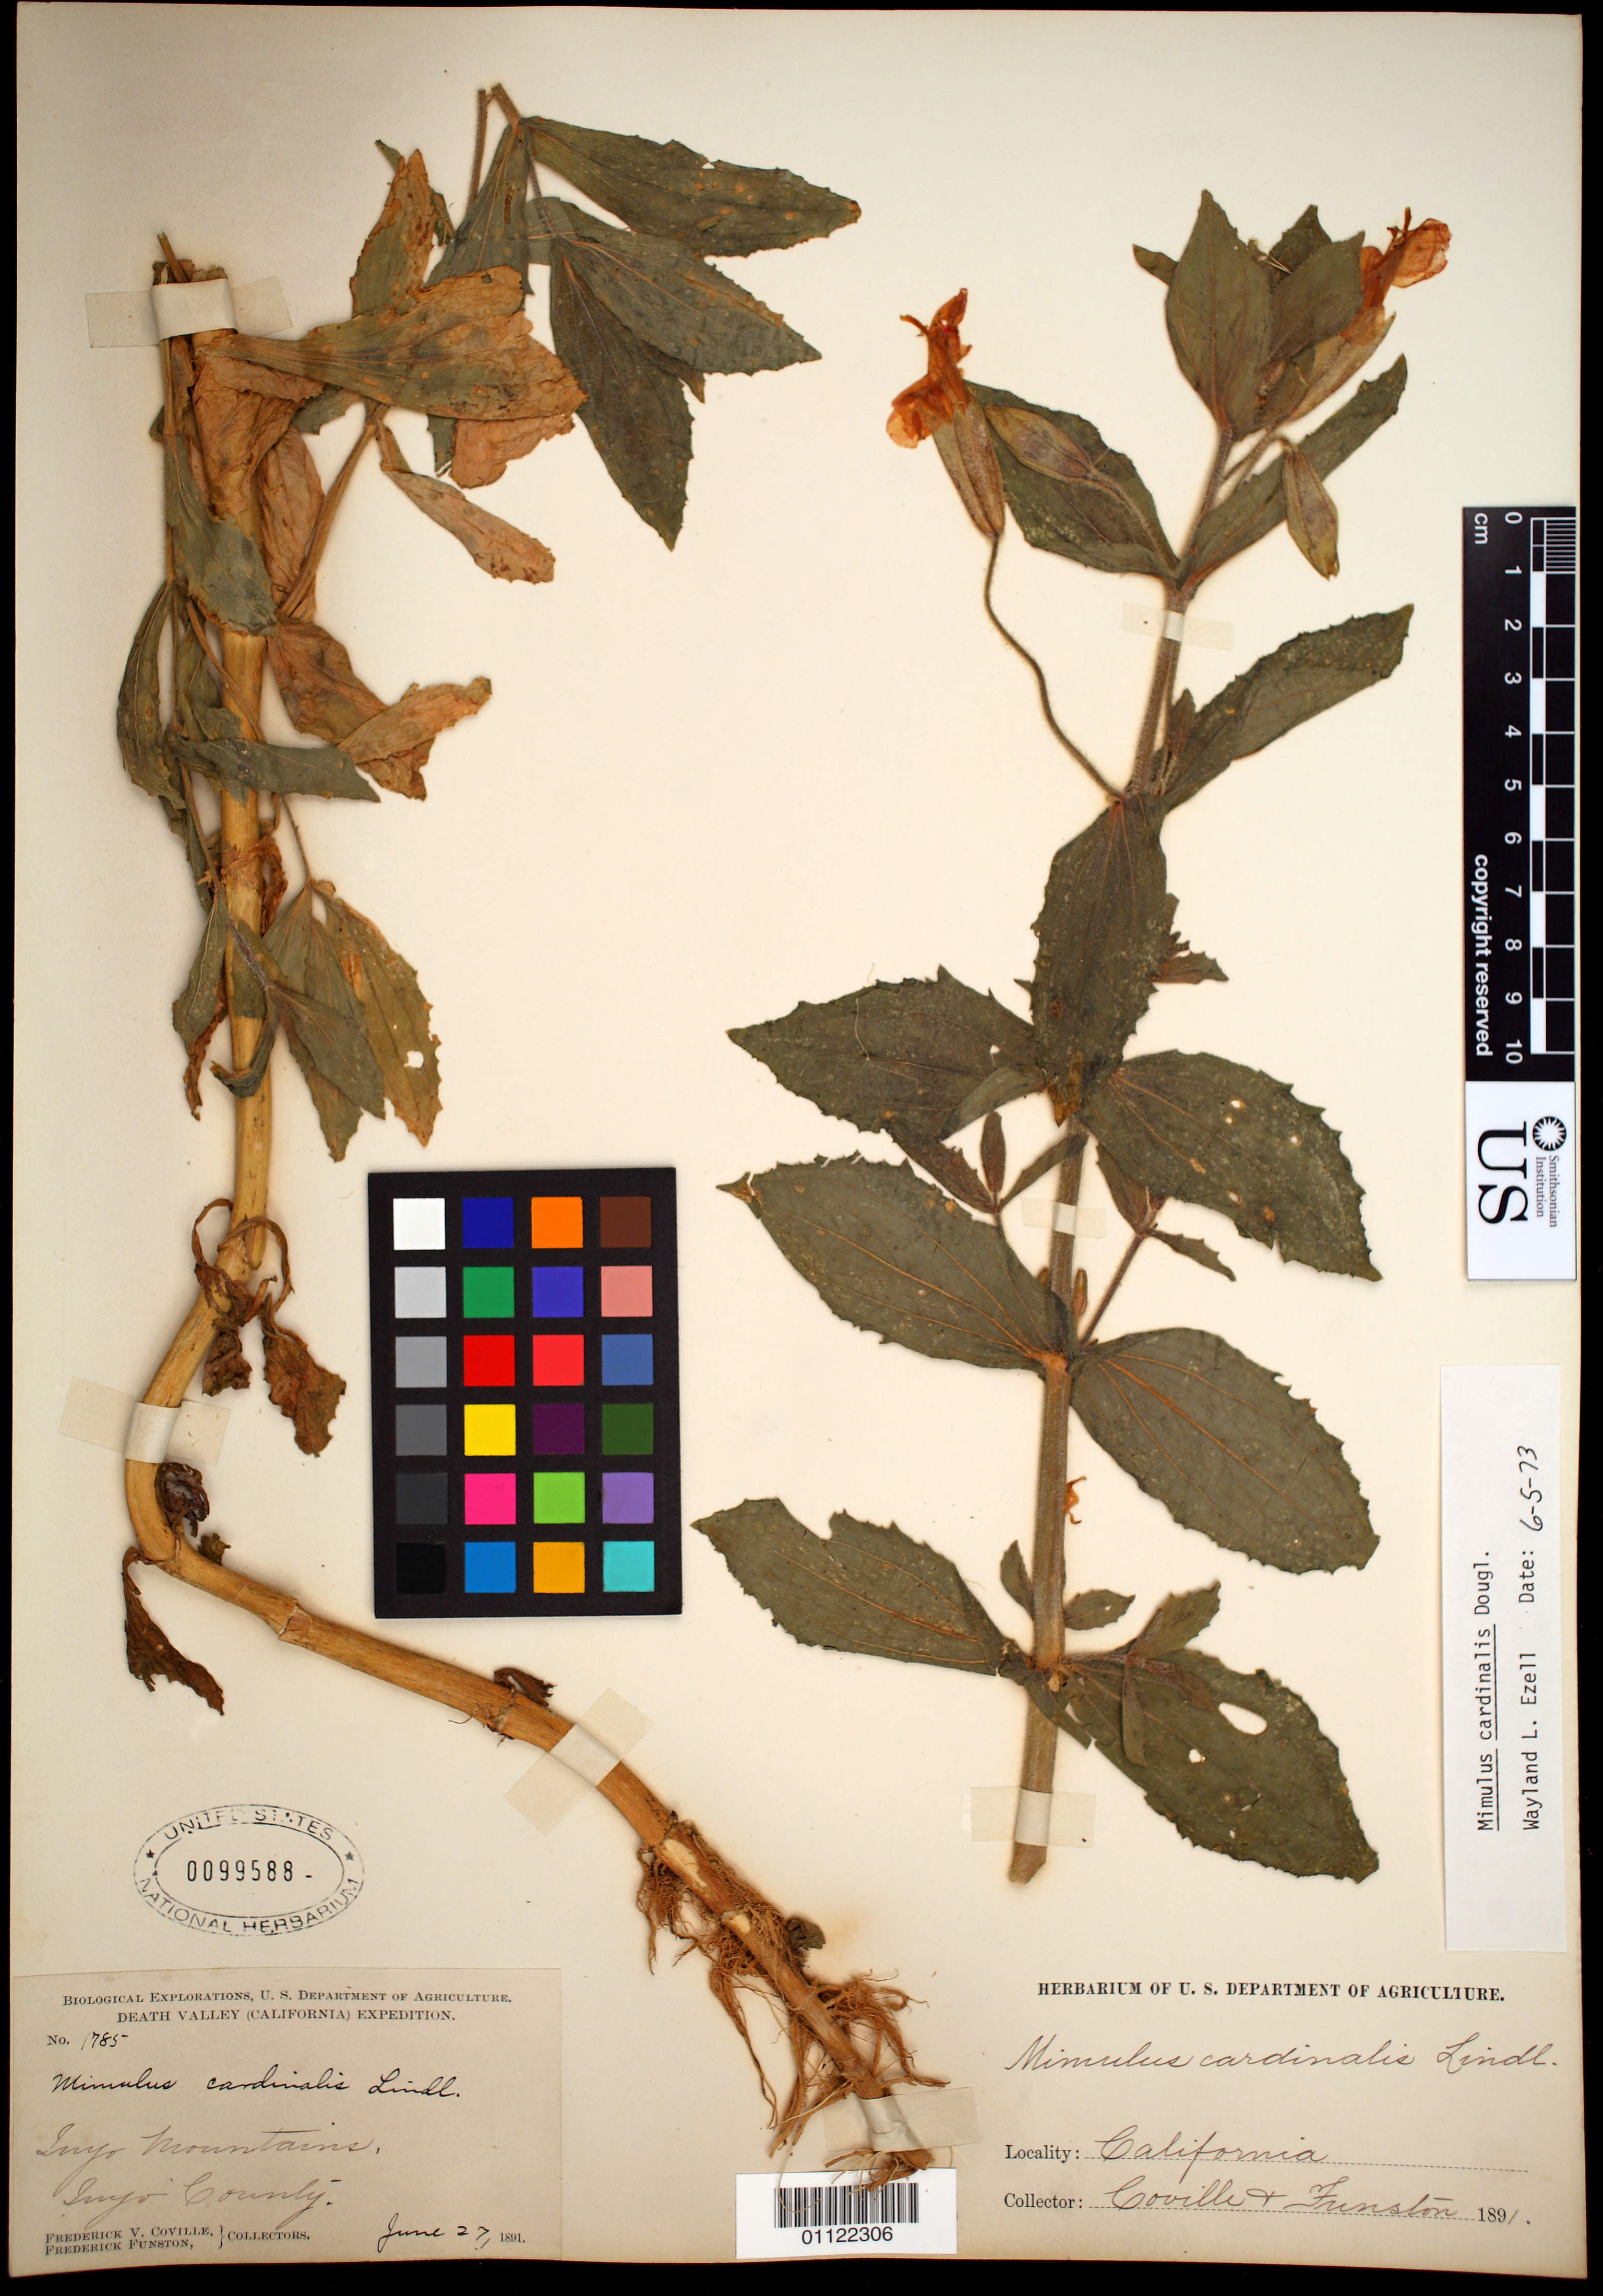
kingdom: Plantae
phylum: Tracheophyta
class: Magnoliopsida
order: Lamiales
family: Phrymaceae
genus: Mimulus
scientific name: Mimulus cardinalis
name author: Douglas ex Benth.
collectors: F. V. Coville & F. Funston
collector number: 1785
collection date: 1891-06-27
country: United States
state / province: California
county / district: Inyo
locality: Inyo Mountains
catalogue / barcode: US 99588